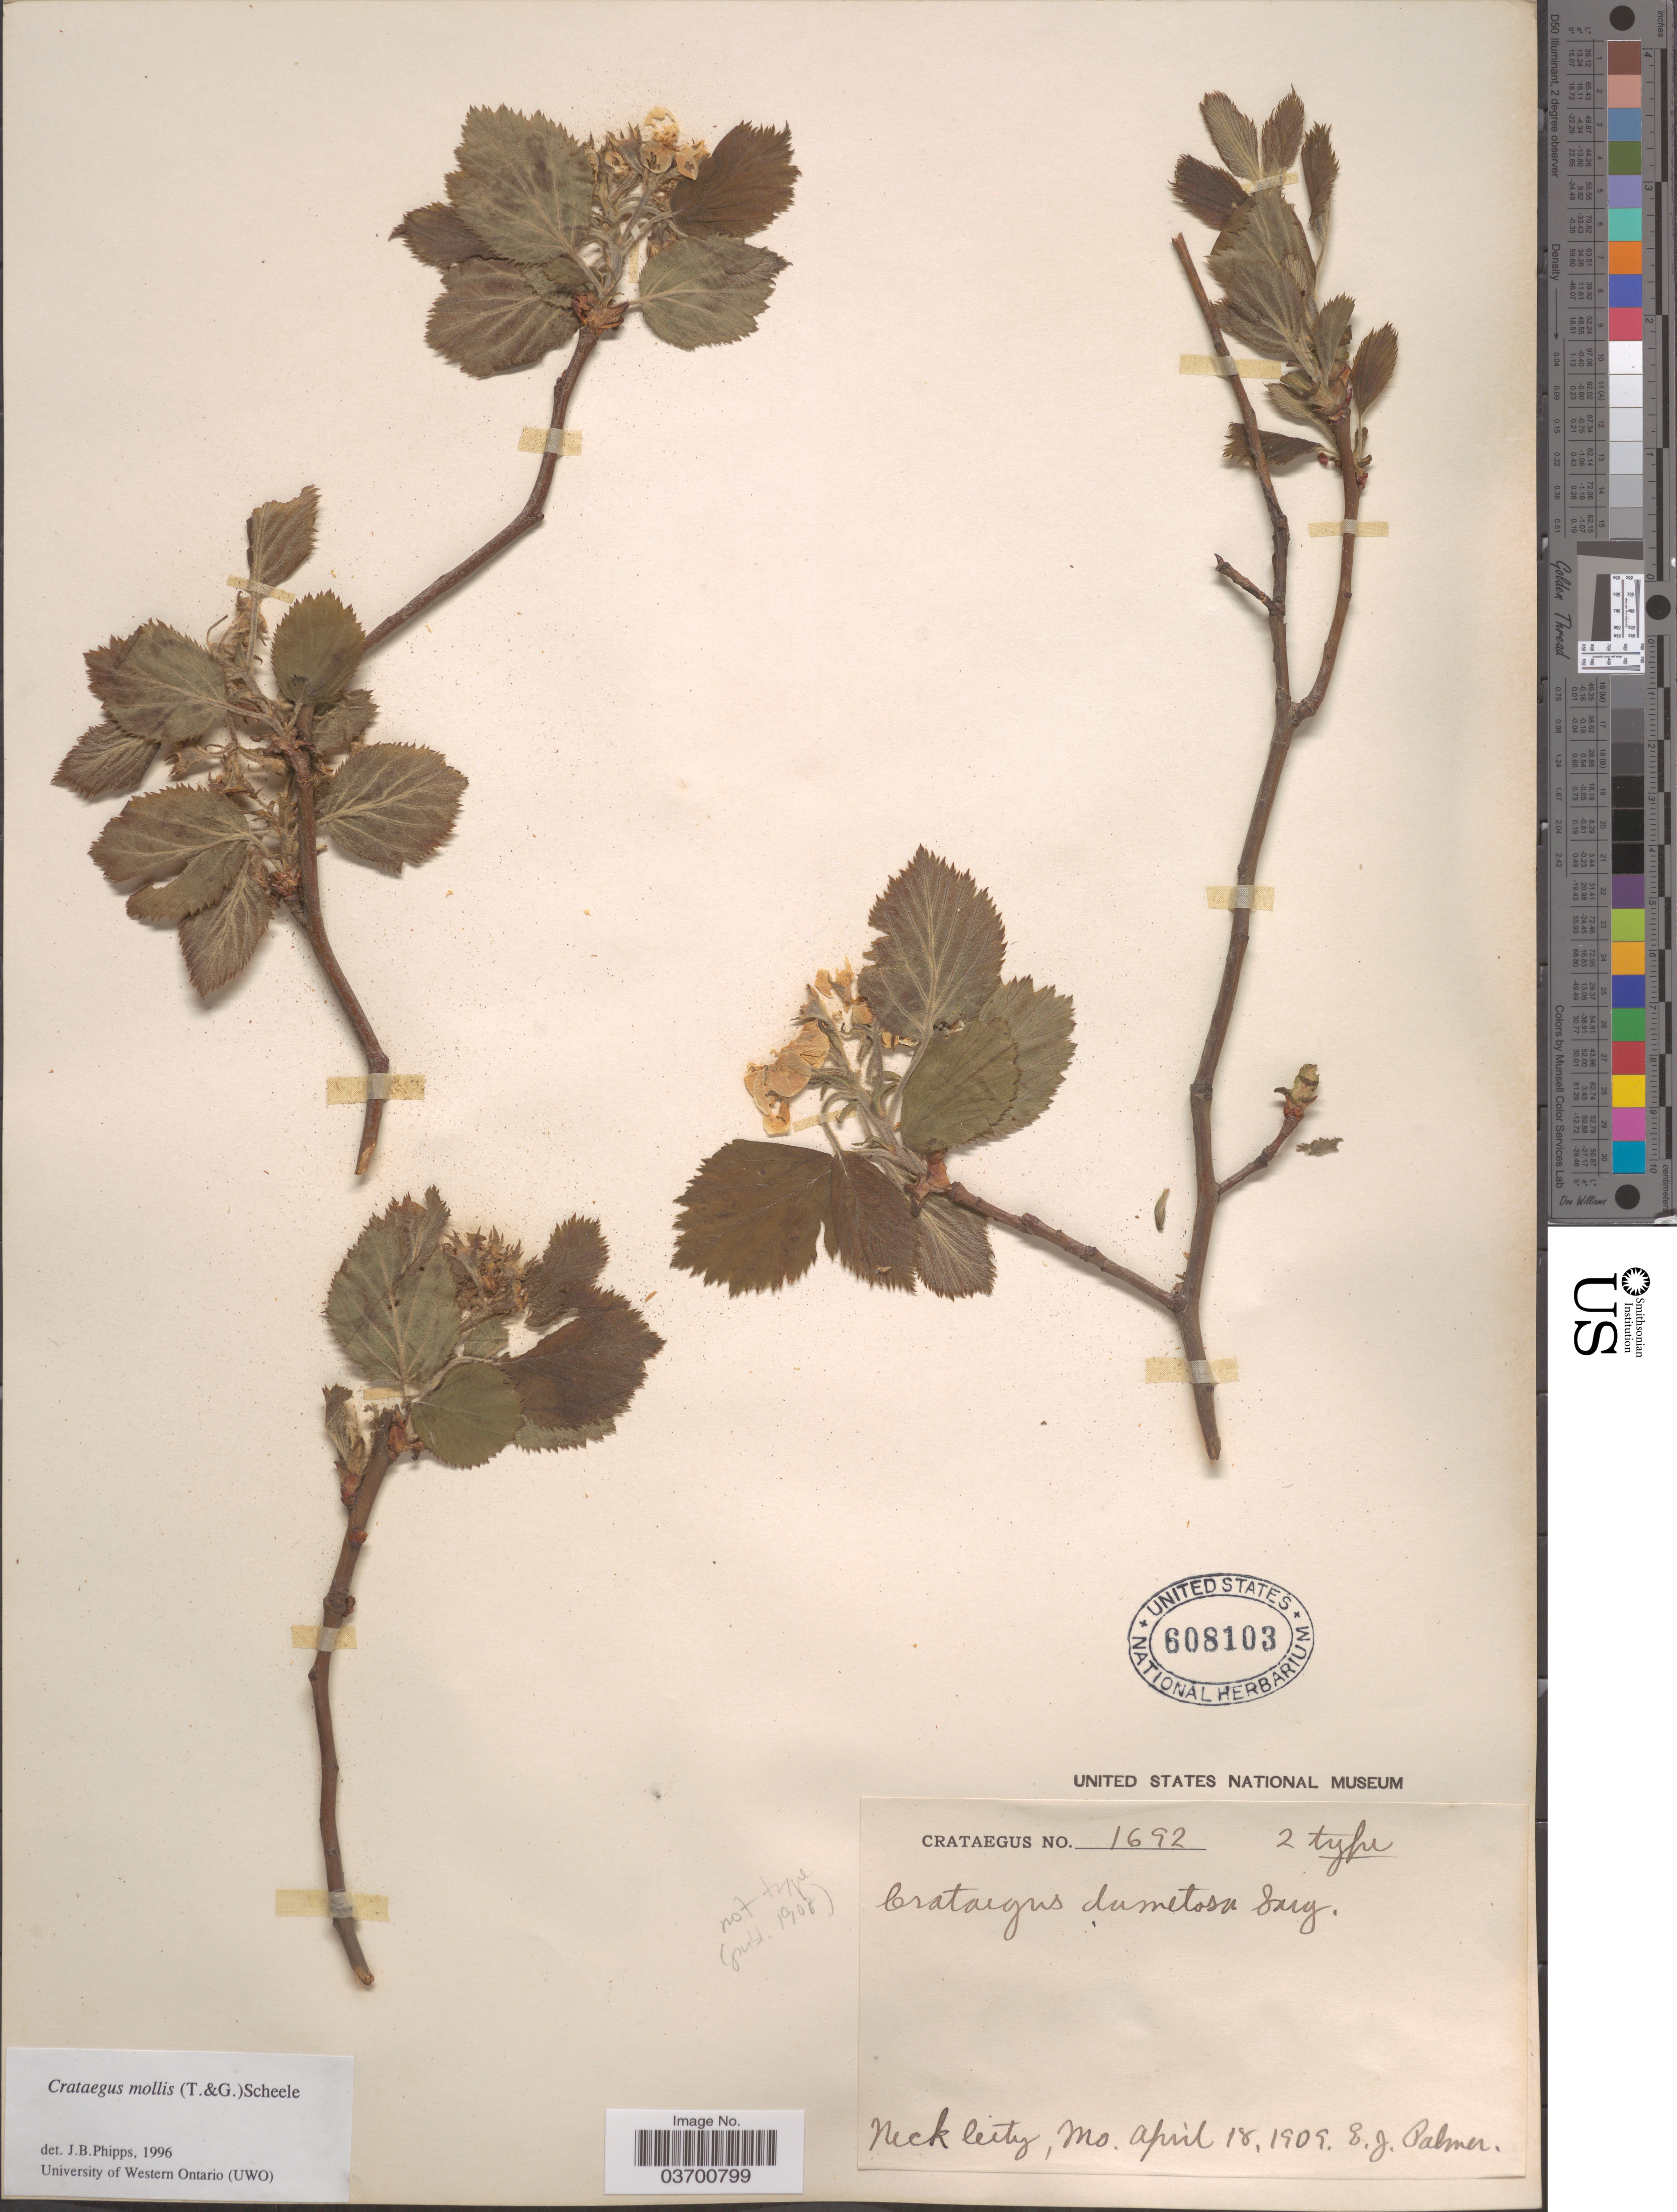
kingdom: Plantae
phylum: Tracheophyta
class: Magnoliopsida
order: Rosales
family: Rosaceae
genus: Crataegus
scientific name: Crataegus mollis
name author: (Torr. & A. Gray) Scheele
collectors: E. J. Palmer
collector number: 1692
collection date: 1909-04-18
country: United States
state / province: Missouri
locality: Neck City.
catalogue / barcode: US 608103